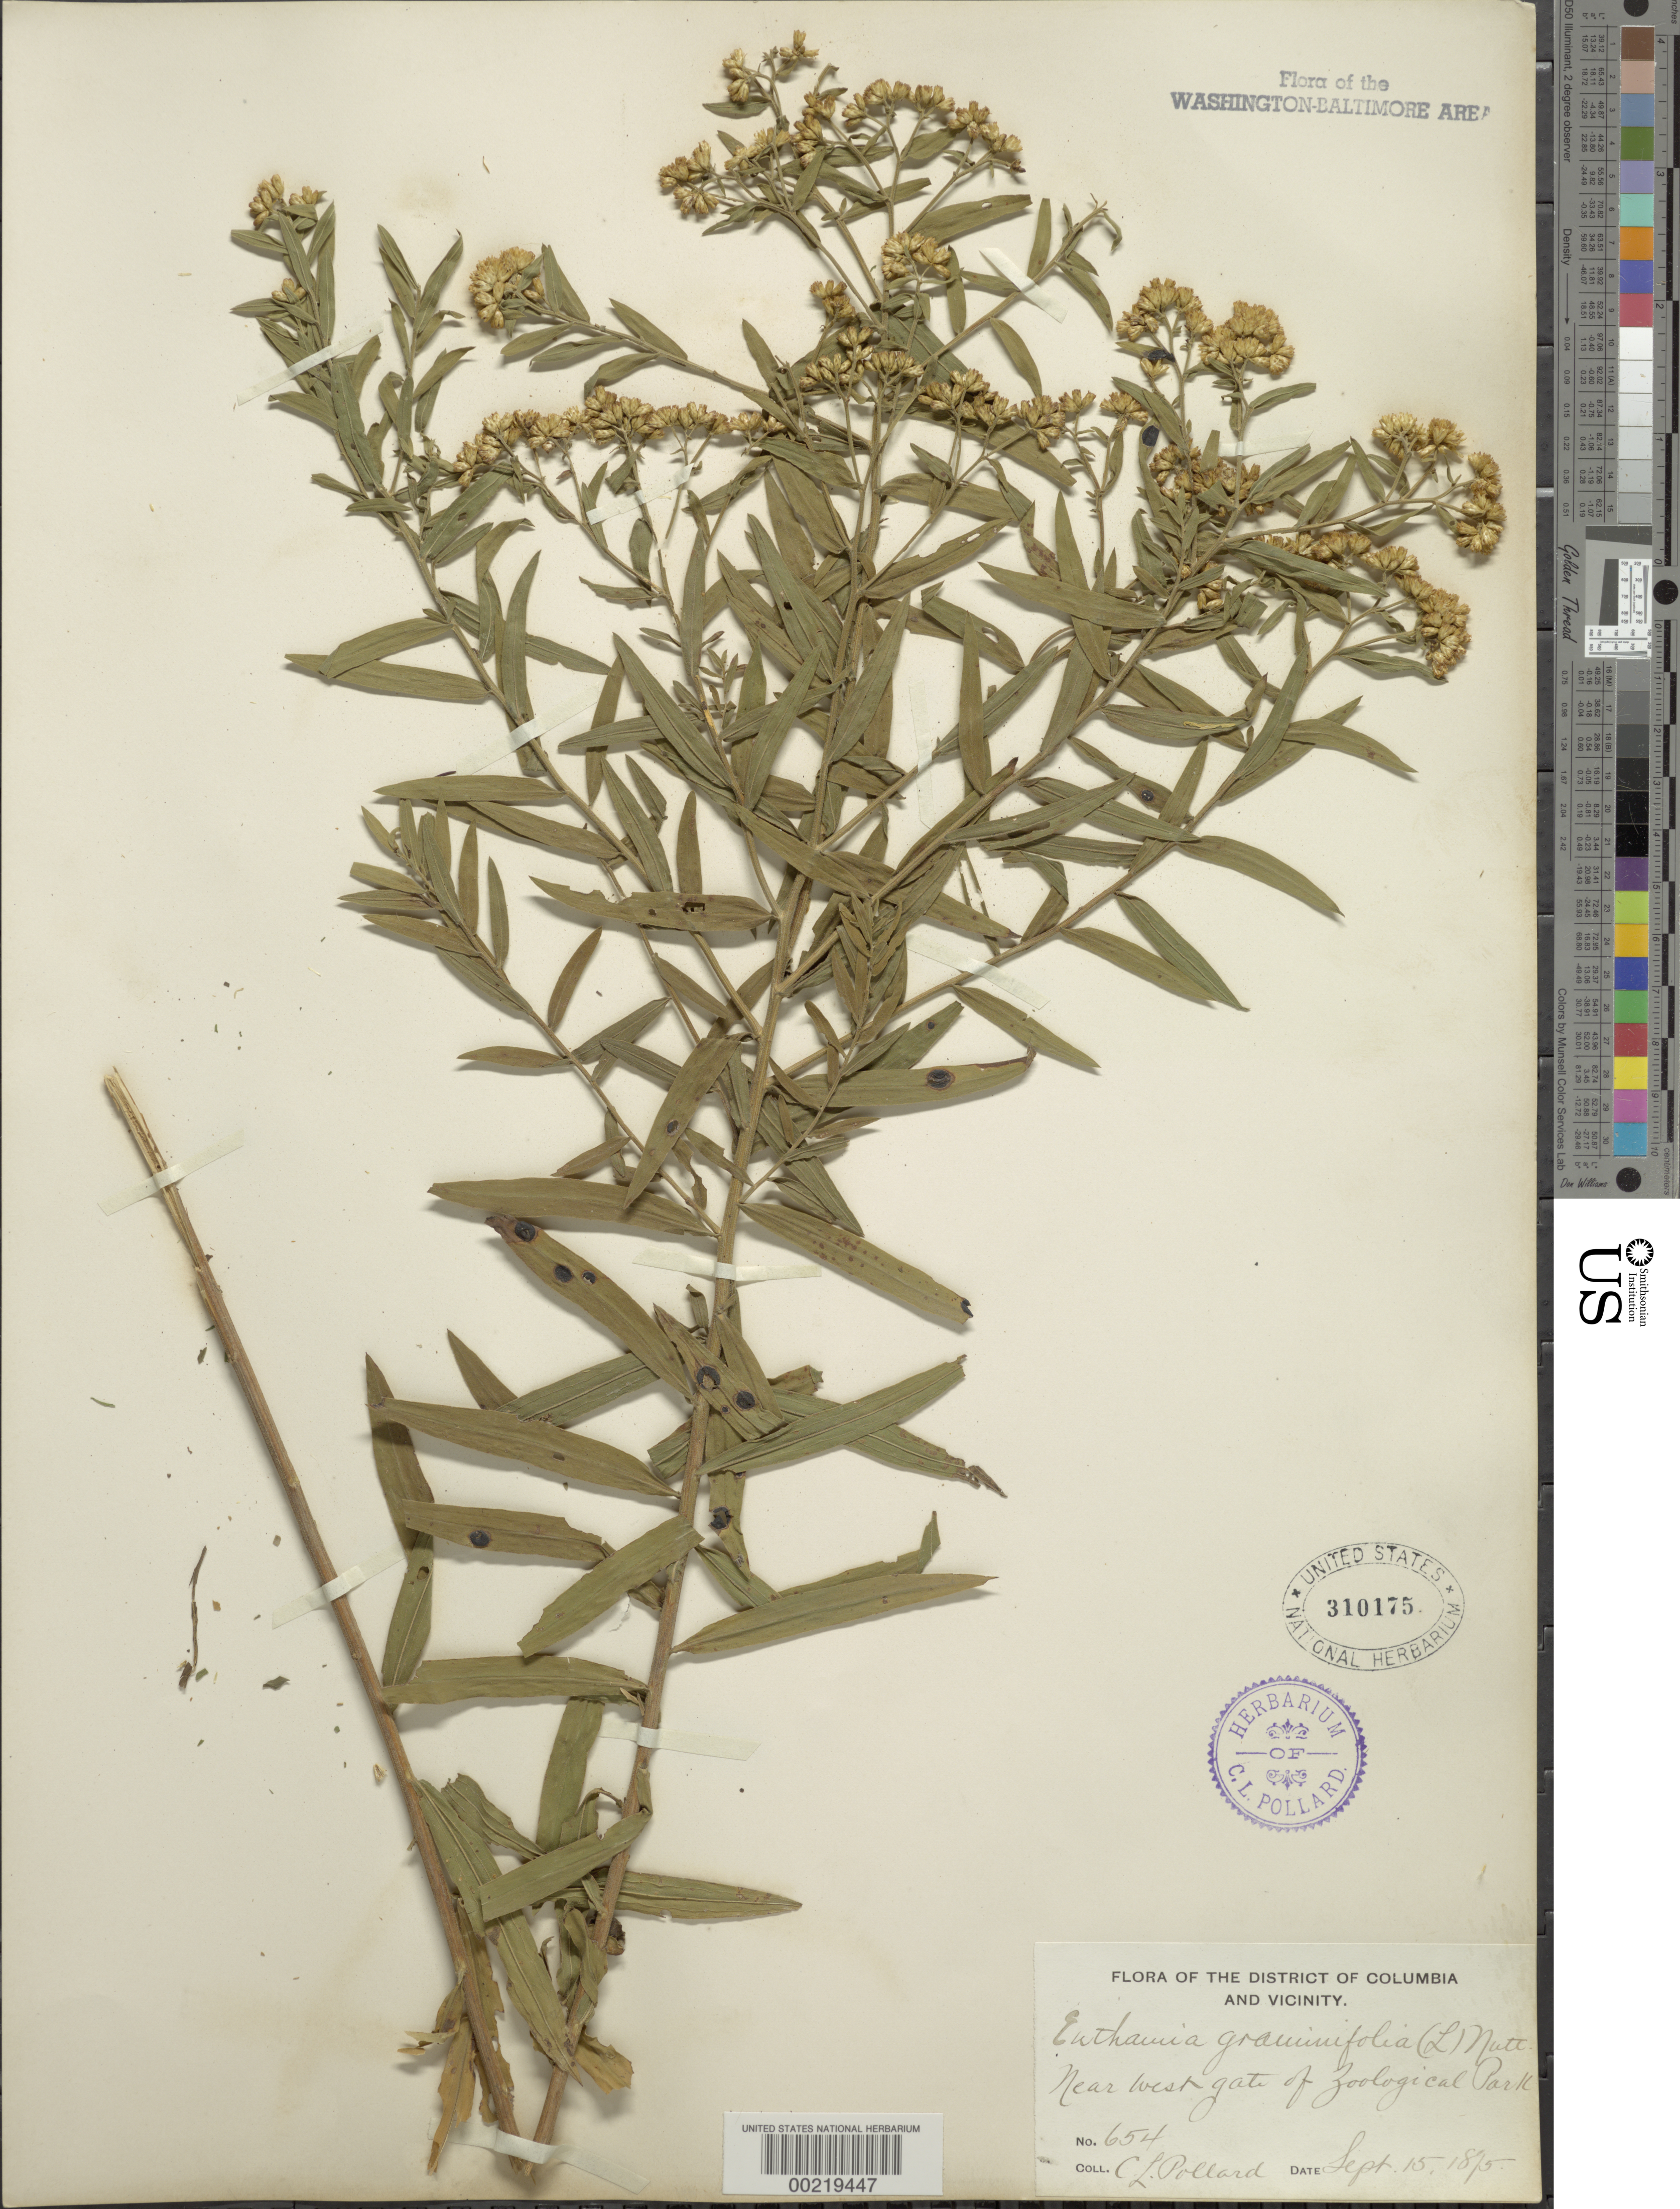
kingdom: Plantae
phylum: Tracheophyta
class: Magnoliopsida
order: Asterales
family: Asteraceae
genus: Euthamia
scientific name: Euthamia graminifolia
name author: (L.) Nutt.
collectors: C. L. Pollard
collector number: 654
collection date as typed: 15 Sep 1895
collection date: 1895-09-15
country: United States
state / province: District of Columbia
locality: Near west gate of Zoological Park Rock Creek Park & vicinity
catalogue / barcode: US 310175